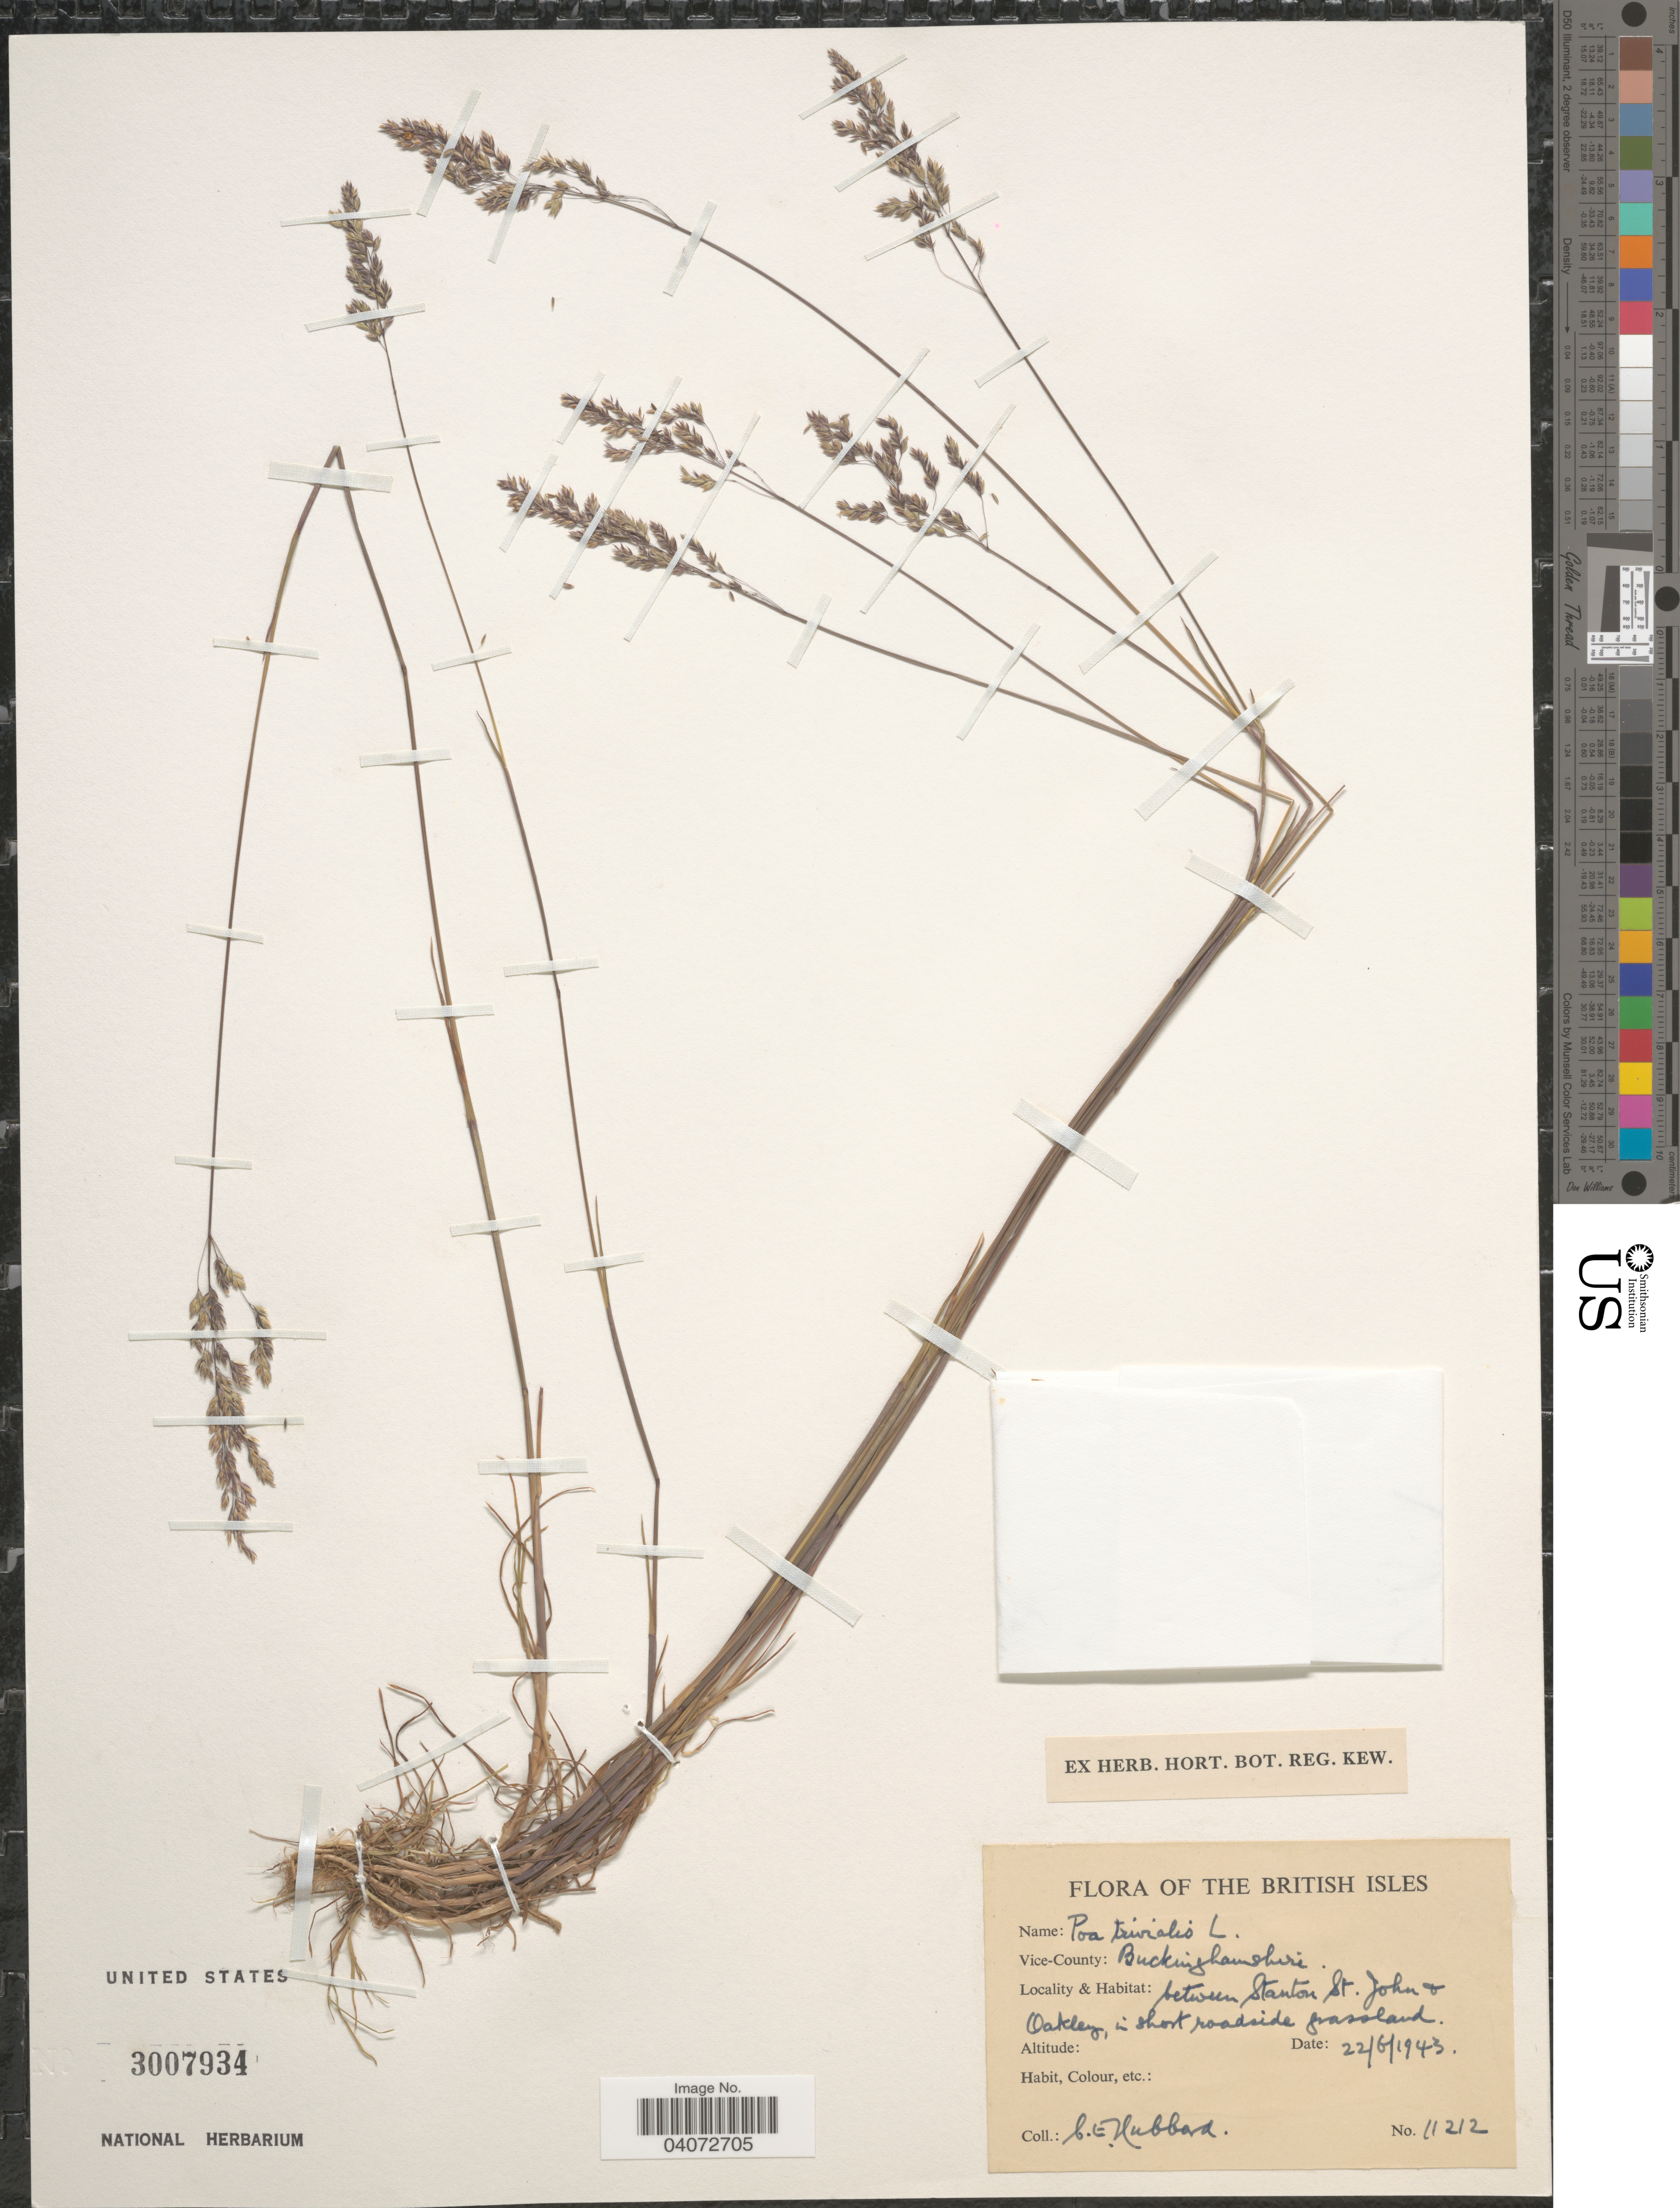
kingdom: Plantae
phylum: Tracheophyta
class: Liliopsida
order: Poales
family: Poaceae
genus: Poa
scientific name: Poa trivialis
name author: L.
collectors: C. E. Hubbard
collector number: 11212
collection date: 1943-06-22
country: United Kingdom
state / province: England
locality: The British Isles. Vice-County: Buckinghamshire. Between Stanton St. John & Oakley, im short roadside grassland.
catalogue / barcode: US 3007934